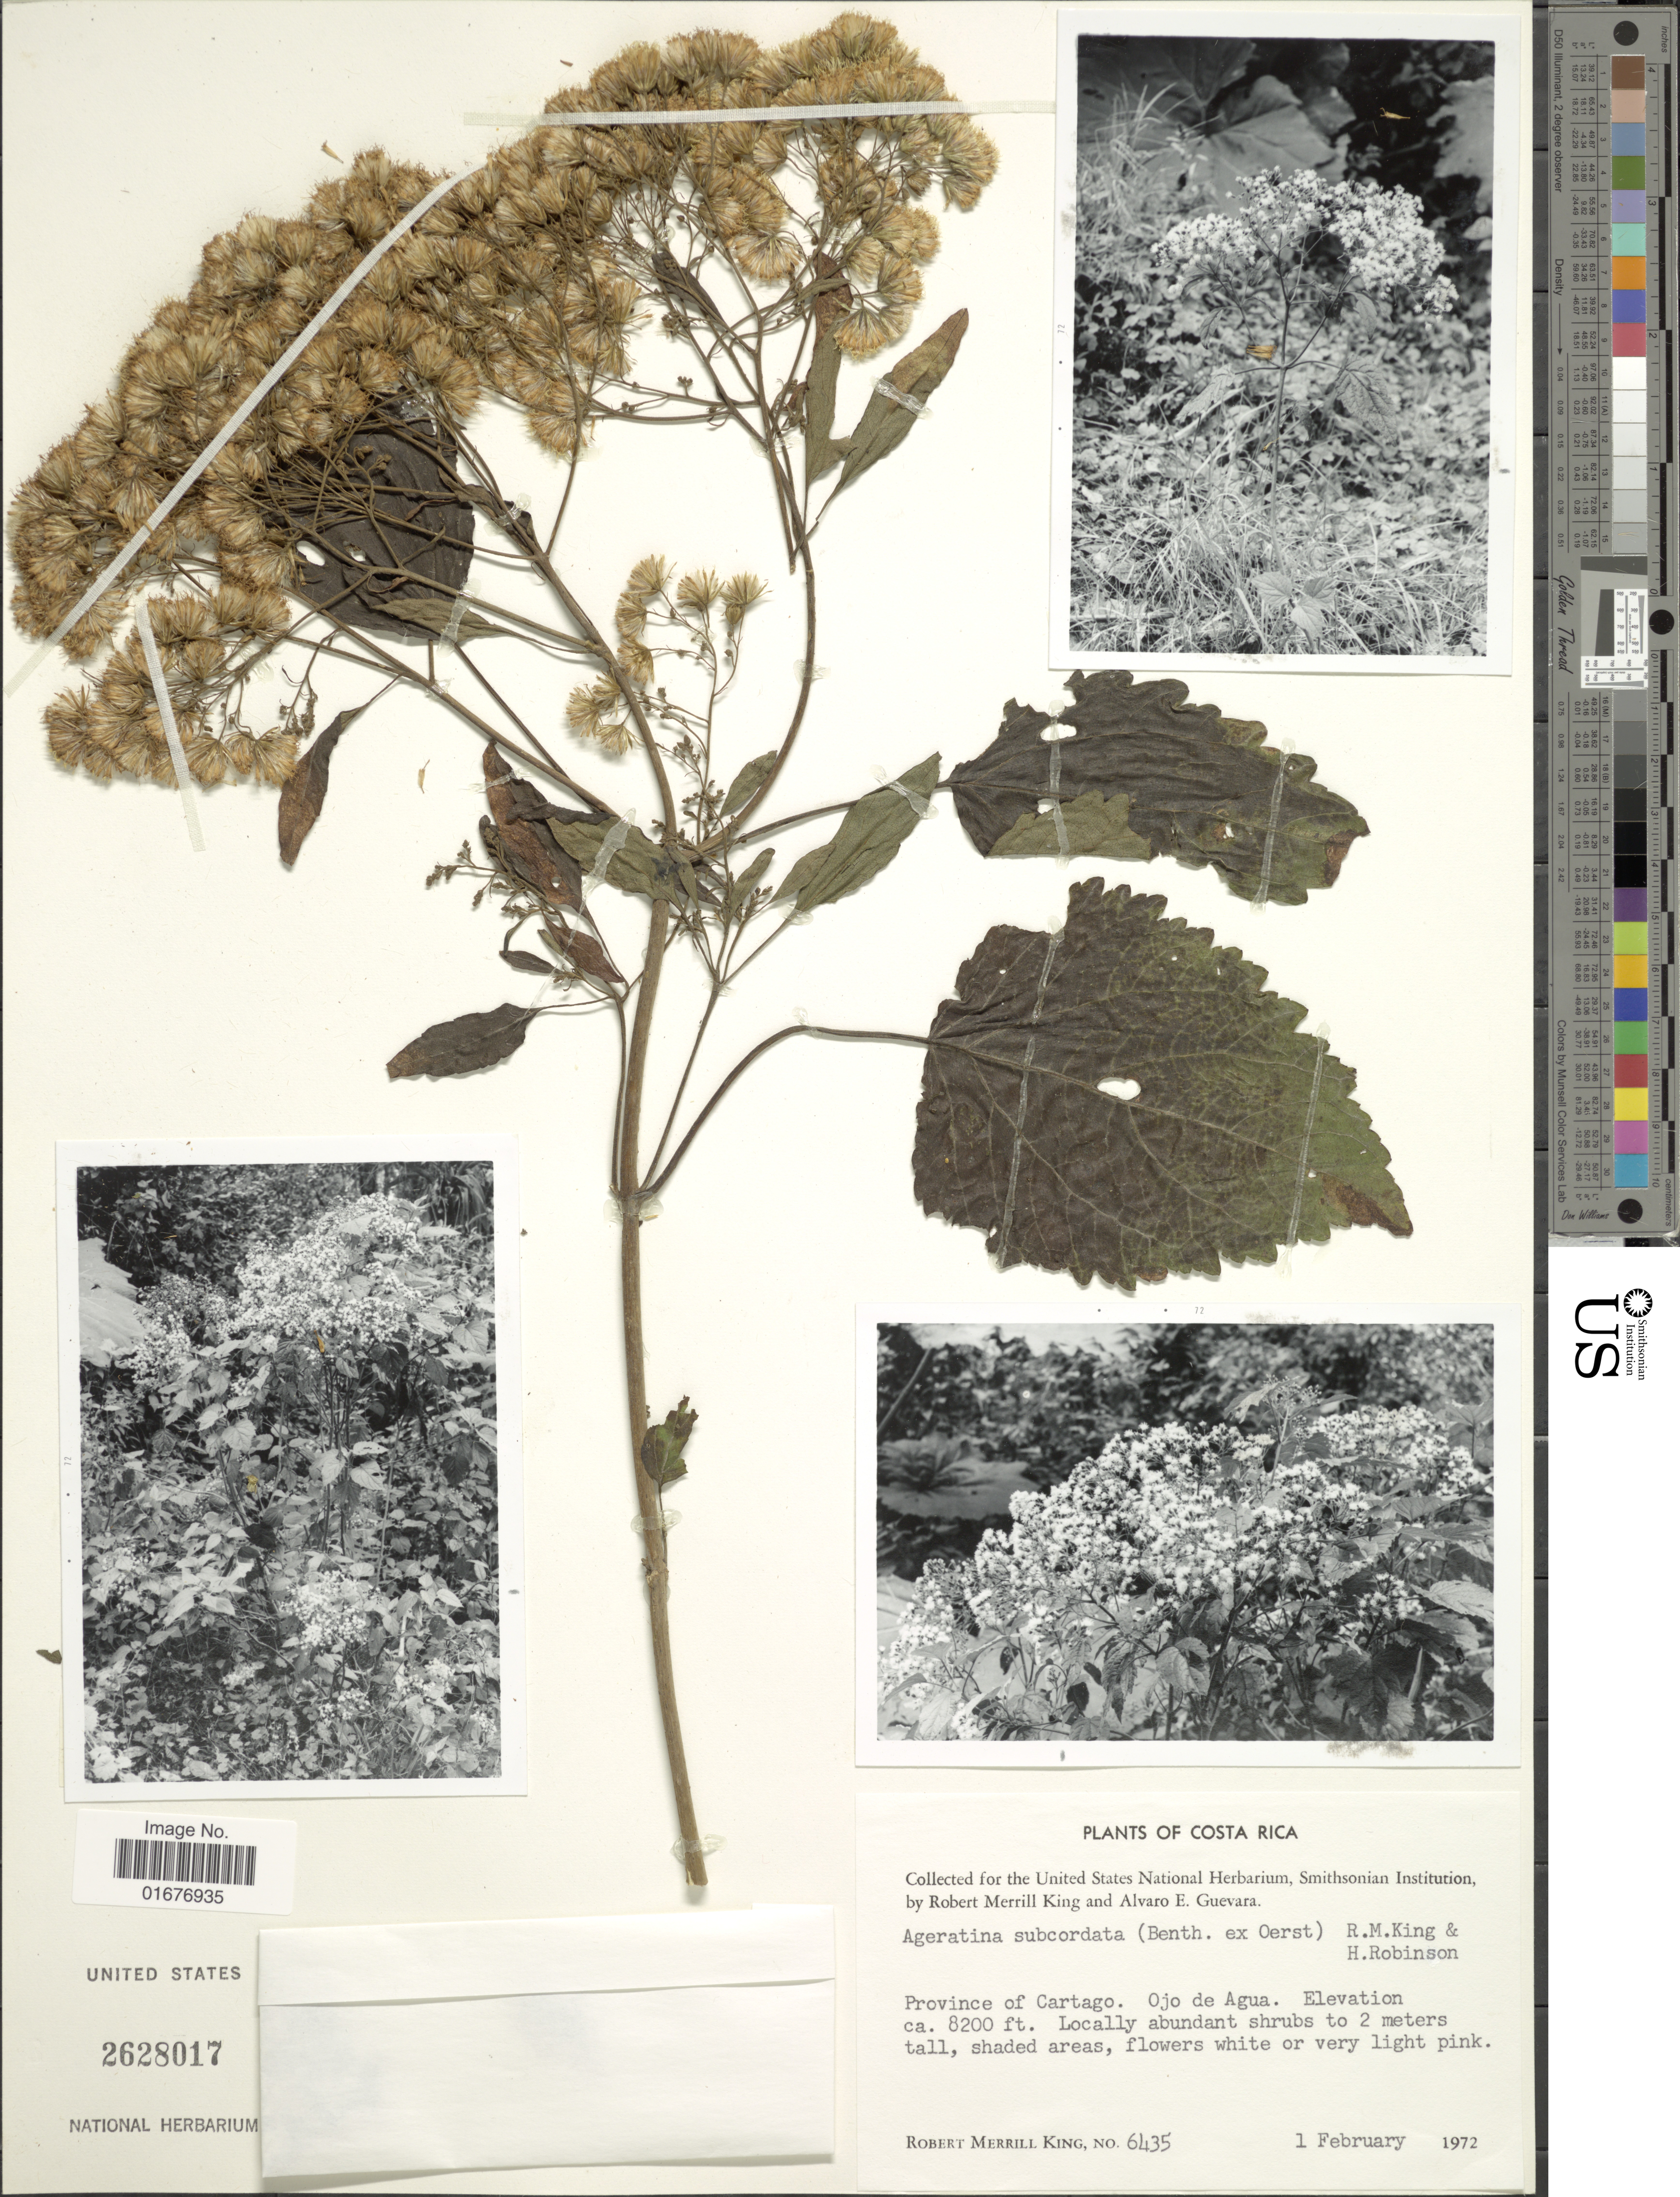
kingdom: Plantae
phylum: Tracheophyta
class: Magnoliopsida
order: Asterales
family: Asteraceae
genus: Ageratina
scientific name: Ageratina subcordata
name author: (Benth. ex Oerst.) R.M. King & H. Rob.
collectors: R. M. King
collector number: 6435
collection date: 1972-02-01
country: Costa Rica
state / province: Cartago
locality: Ojo de Agua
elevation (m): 2499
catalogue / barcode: US 2628017